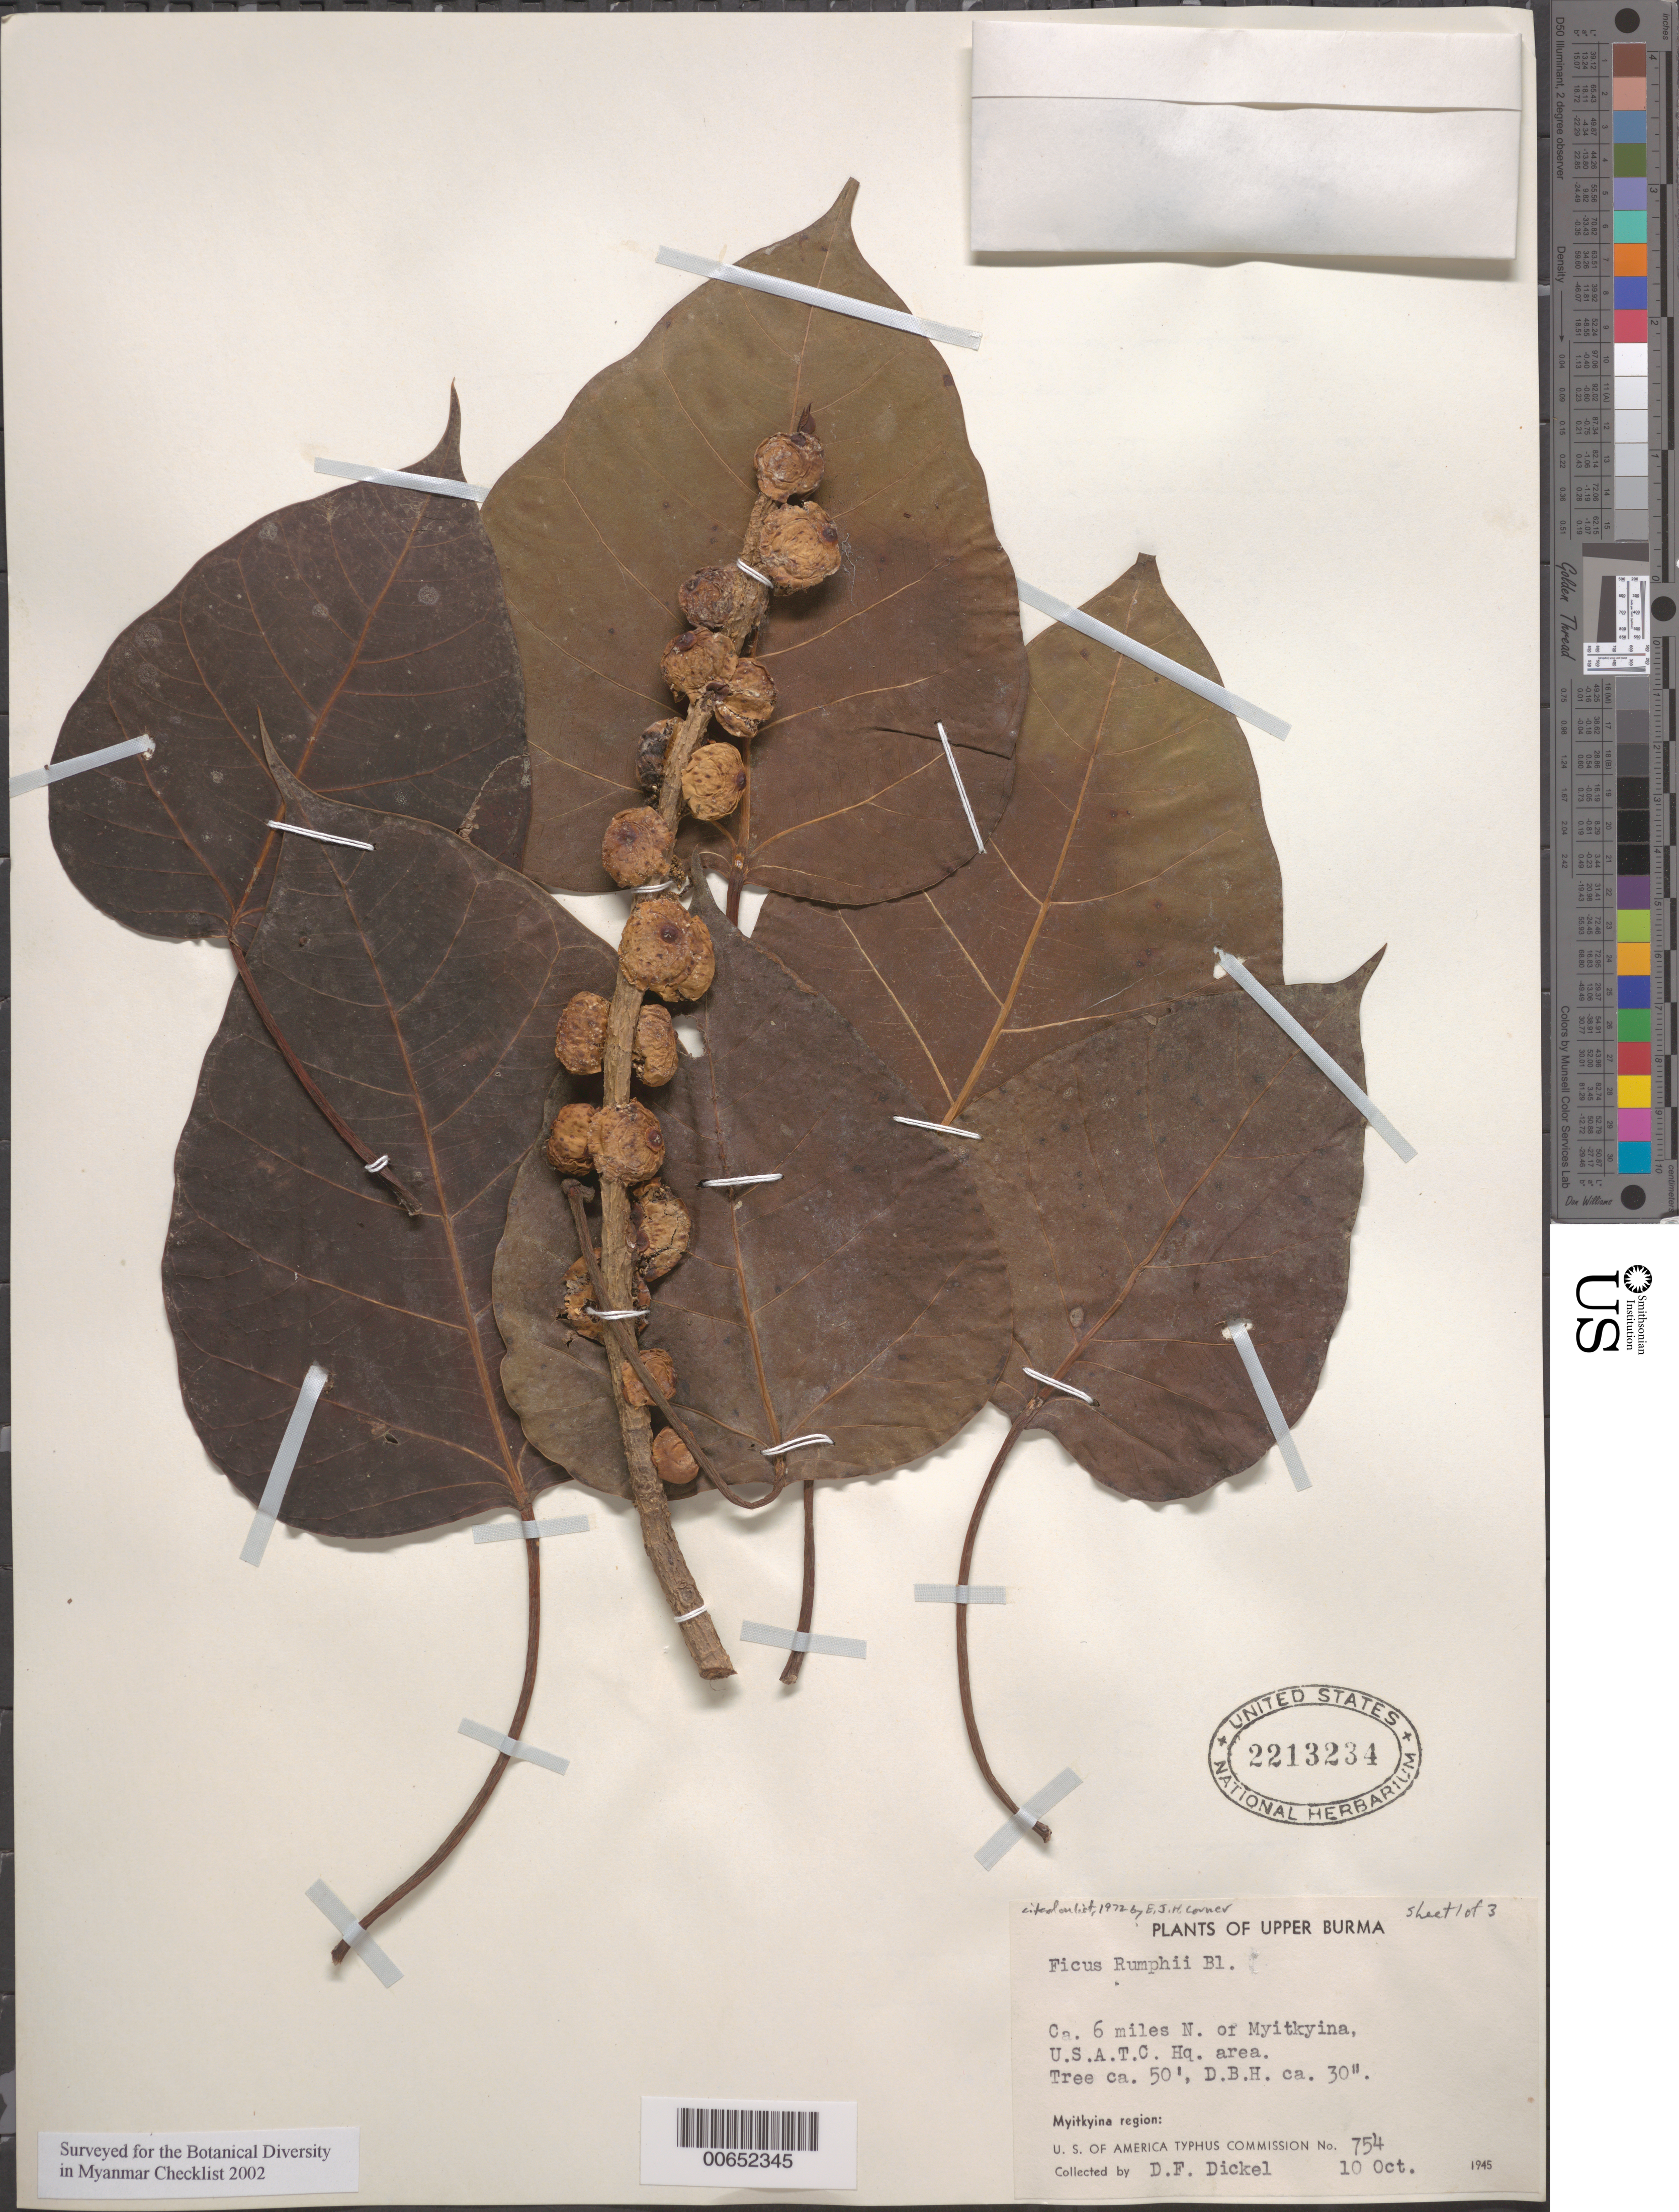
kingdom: Plantae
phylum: Tracheophyta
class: Magnoliopsida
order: Rosales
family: Moraceae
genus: Ficus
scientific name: Ficus rumphii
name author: Blume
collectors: Dickel, D.F.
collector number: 754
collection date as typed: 10 Oct 1945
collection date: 1945-10-10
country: Myanmar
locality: Myitkyina region, N of Myitkyina, USATC HQ area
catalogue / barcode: US 2213234